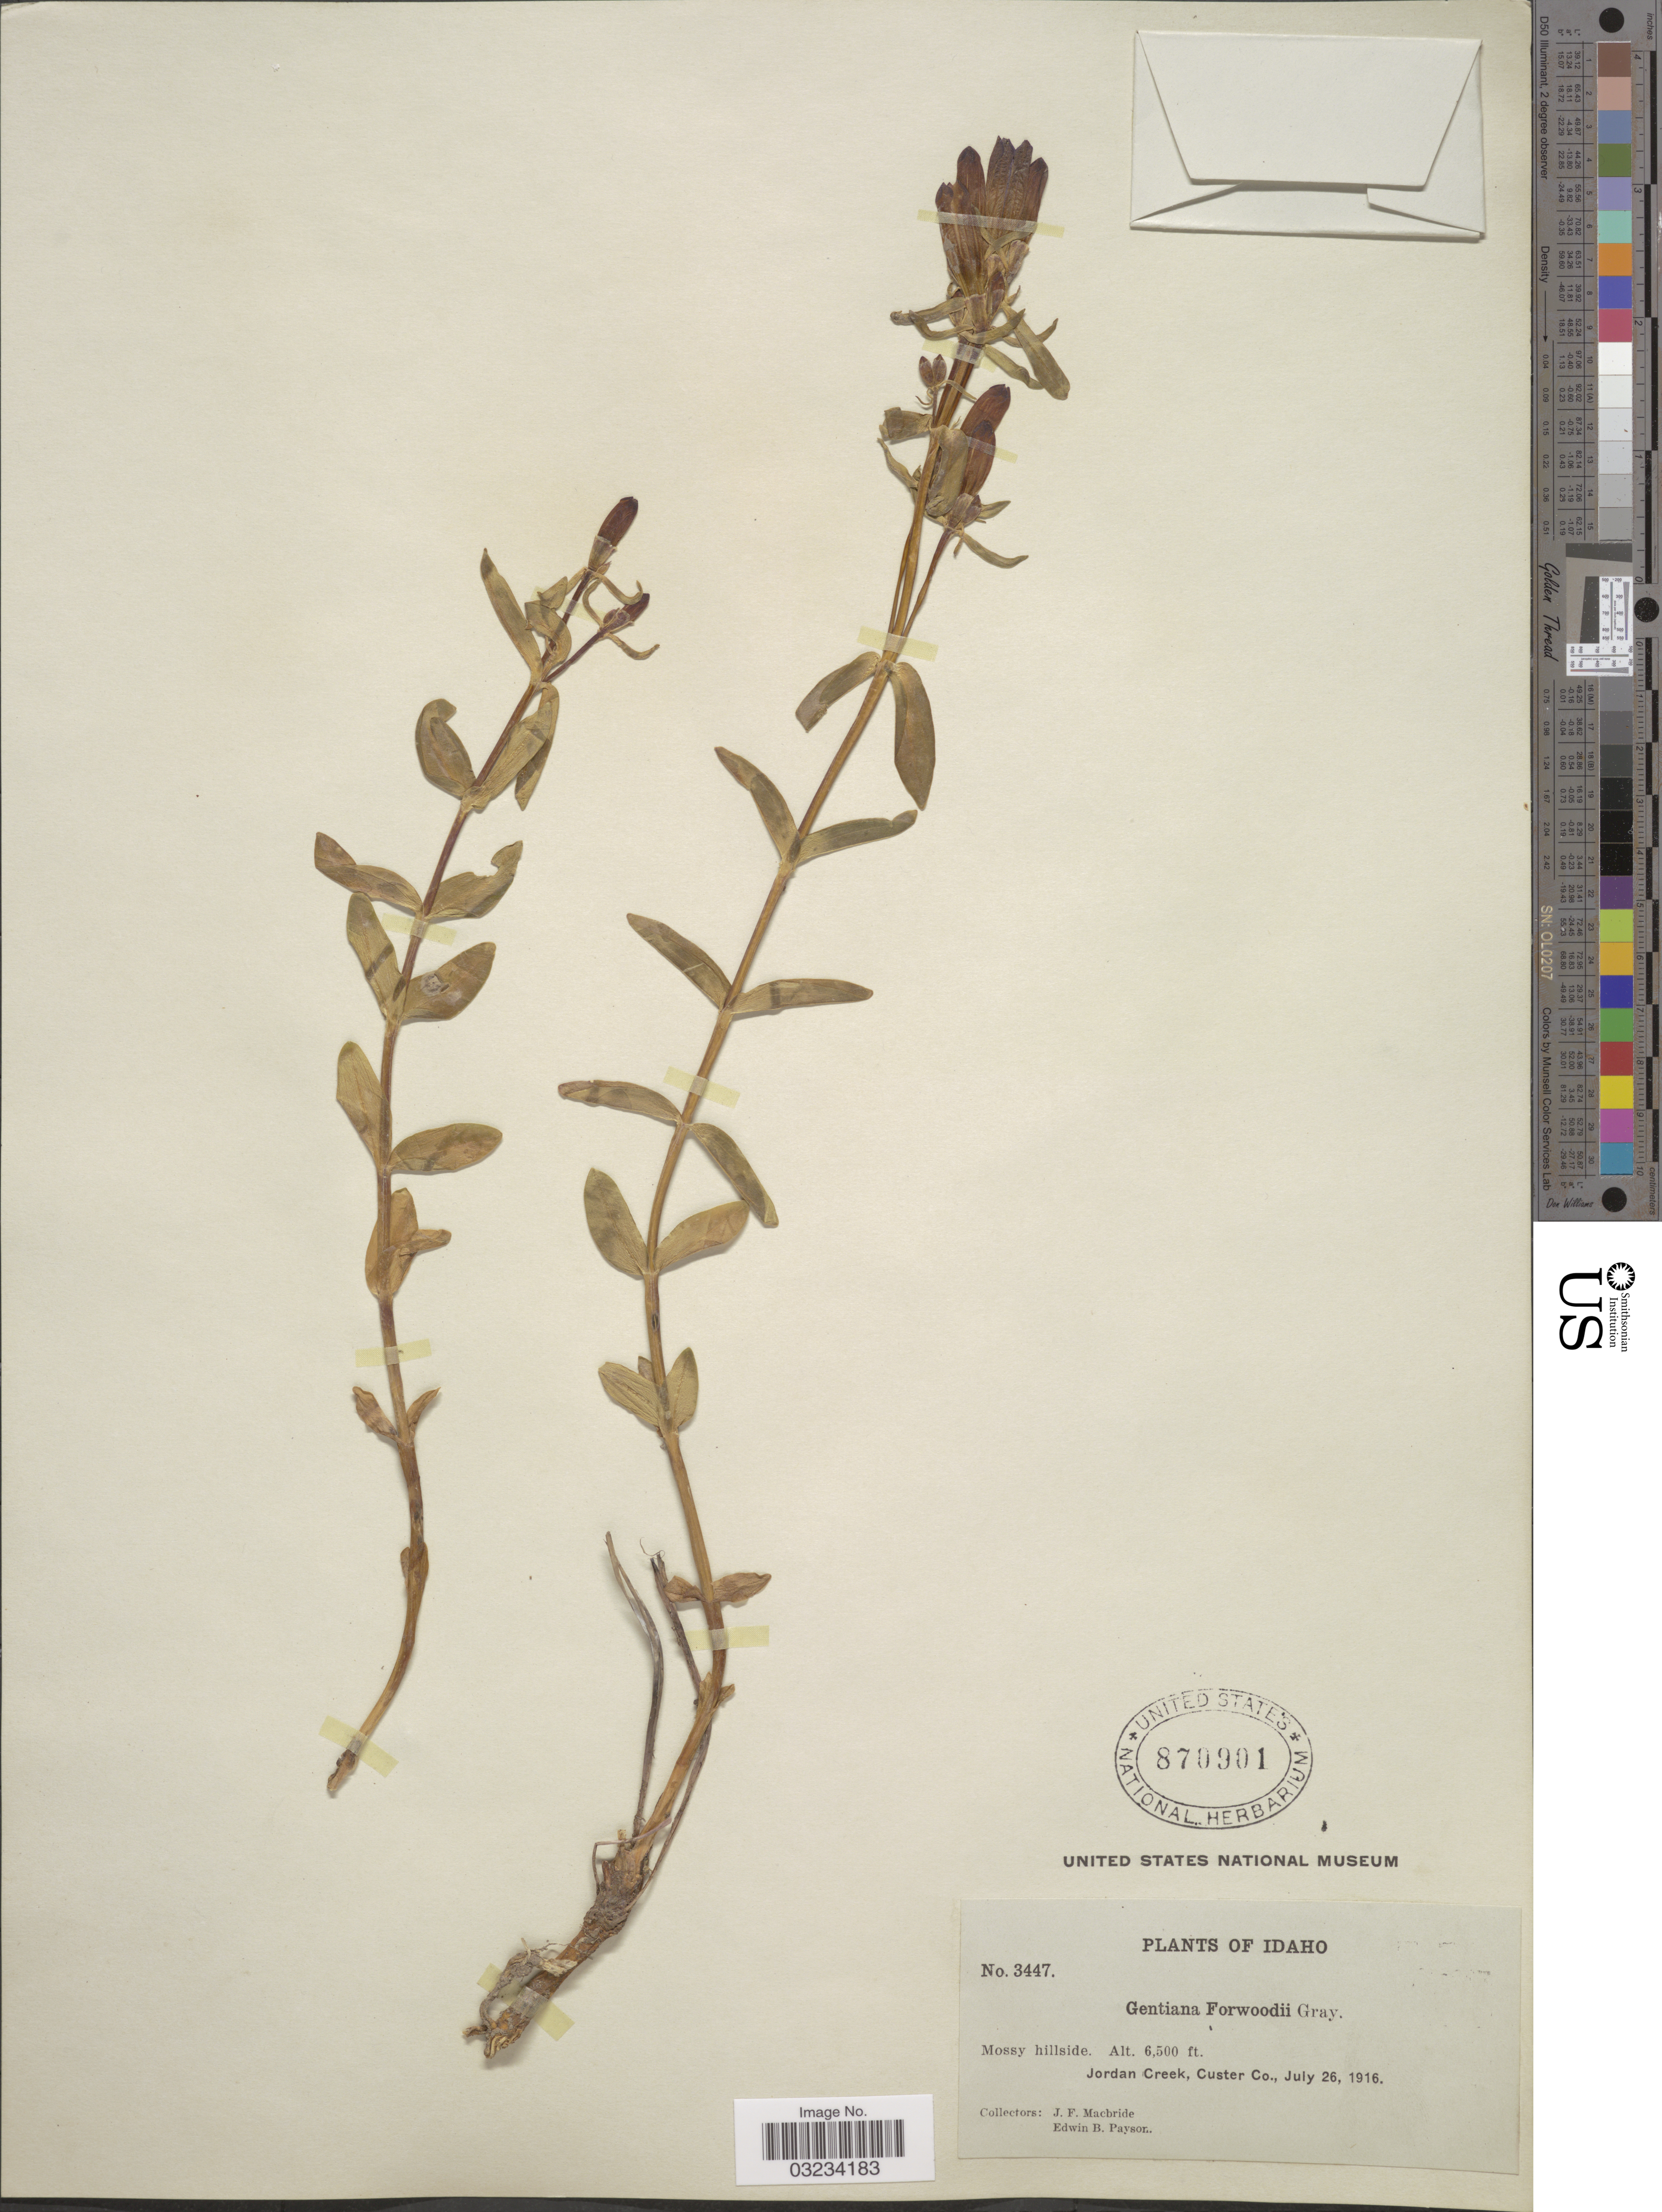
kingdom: Plantae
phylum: Tracheophyta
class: Magnoliopsida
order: Gentianales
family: Gentianaceae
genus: Gentiana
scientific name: Gentiana forwoodii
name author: A. Gray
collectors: J. F. Macbride & E. B. Payson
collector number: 3447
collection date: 1916-07-26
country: United States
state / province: Idaho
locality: Jordan Creek, Custer Co.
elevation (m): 1981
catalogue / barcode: US 870901